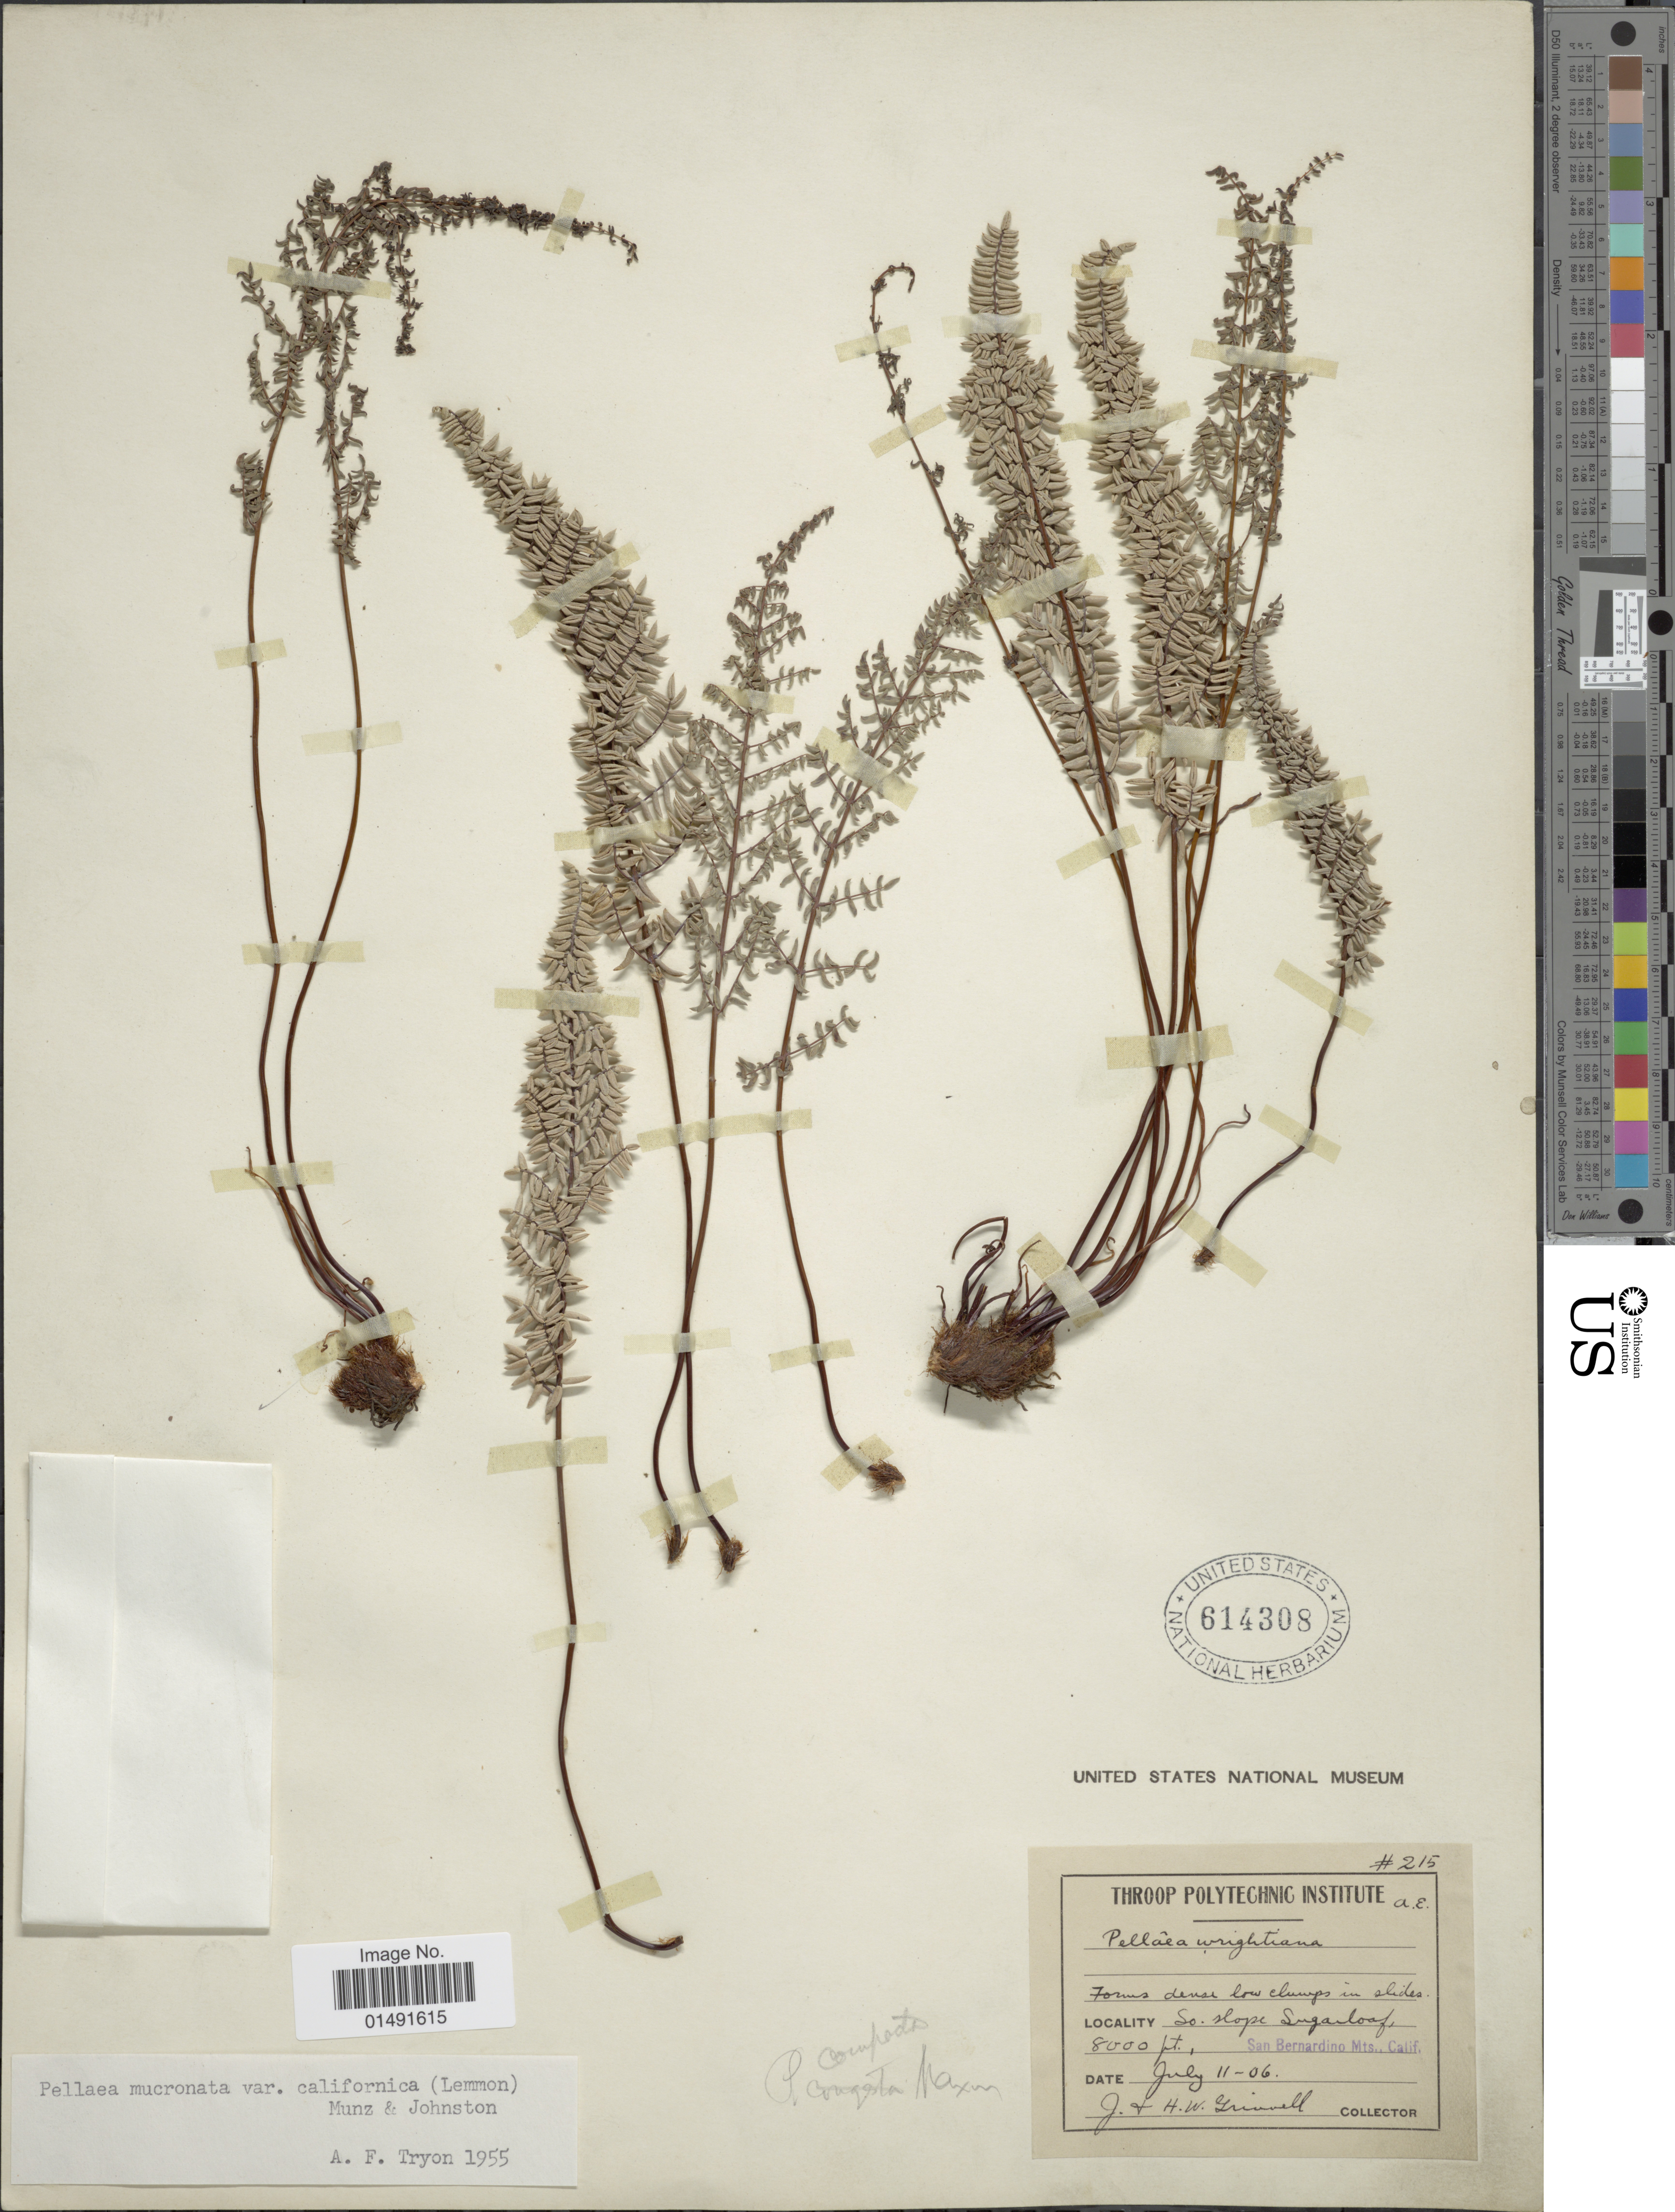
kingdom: Plantae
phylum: Tracheophyta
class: Polypodiopsida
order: Polypodiales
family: Pteridaceae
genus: Pellaea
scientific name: Pellaea mucronata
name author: (D.C. Eaton) D.C. Eaton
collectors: J. Grinnel & H. Grinnell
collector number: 215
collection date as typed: Transcribed d/m/y: 11/7/6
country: United States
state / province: California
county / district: San Bernardino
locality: So. slope Sugarloaf, San Bernardino Mts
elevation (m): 2438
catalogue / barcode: US 614308